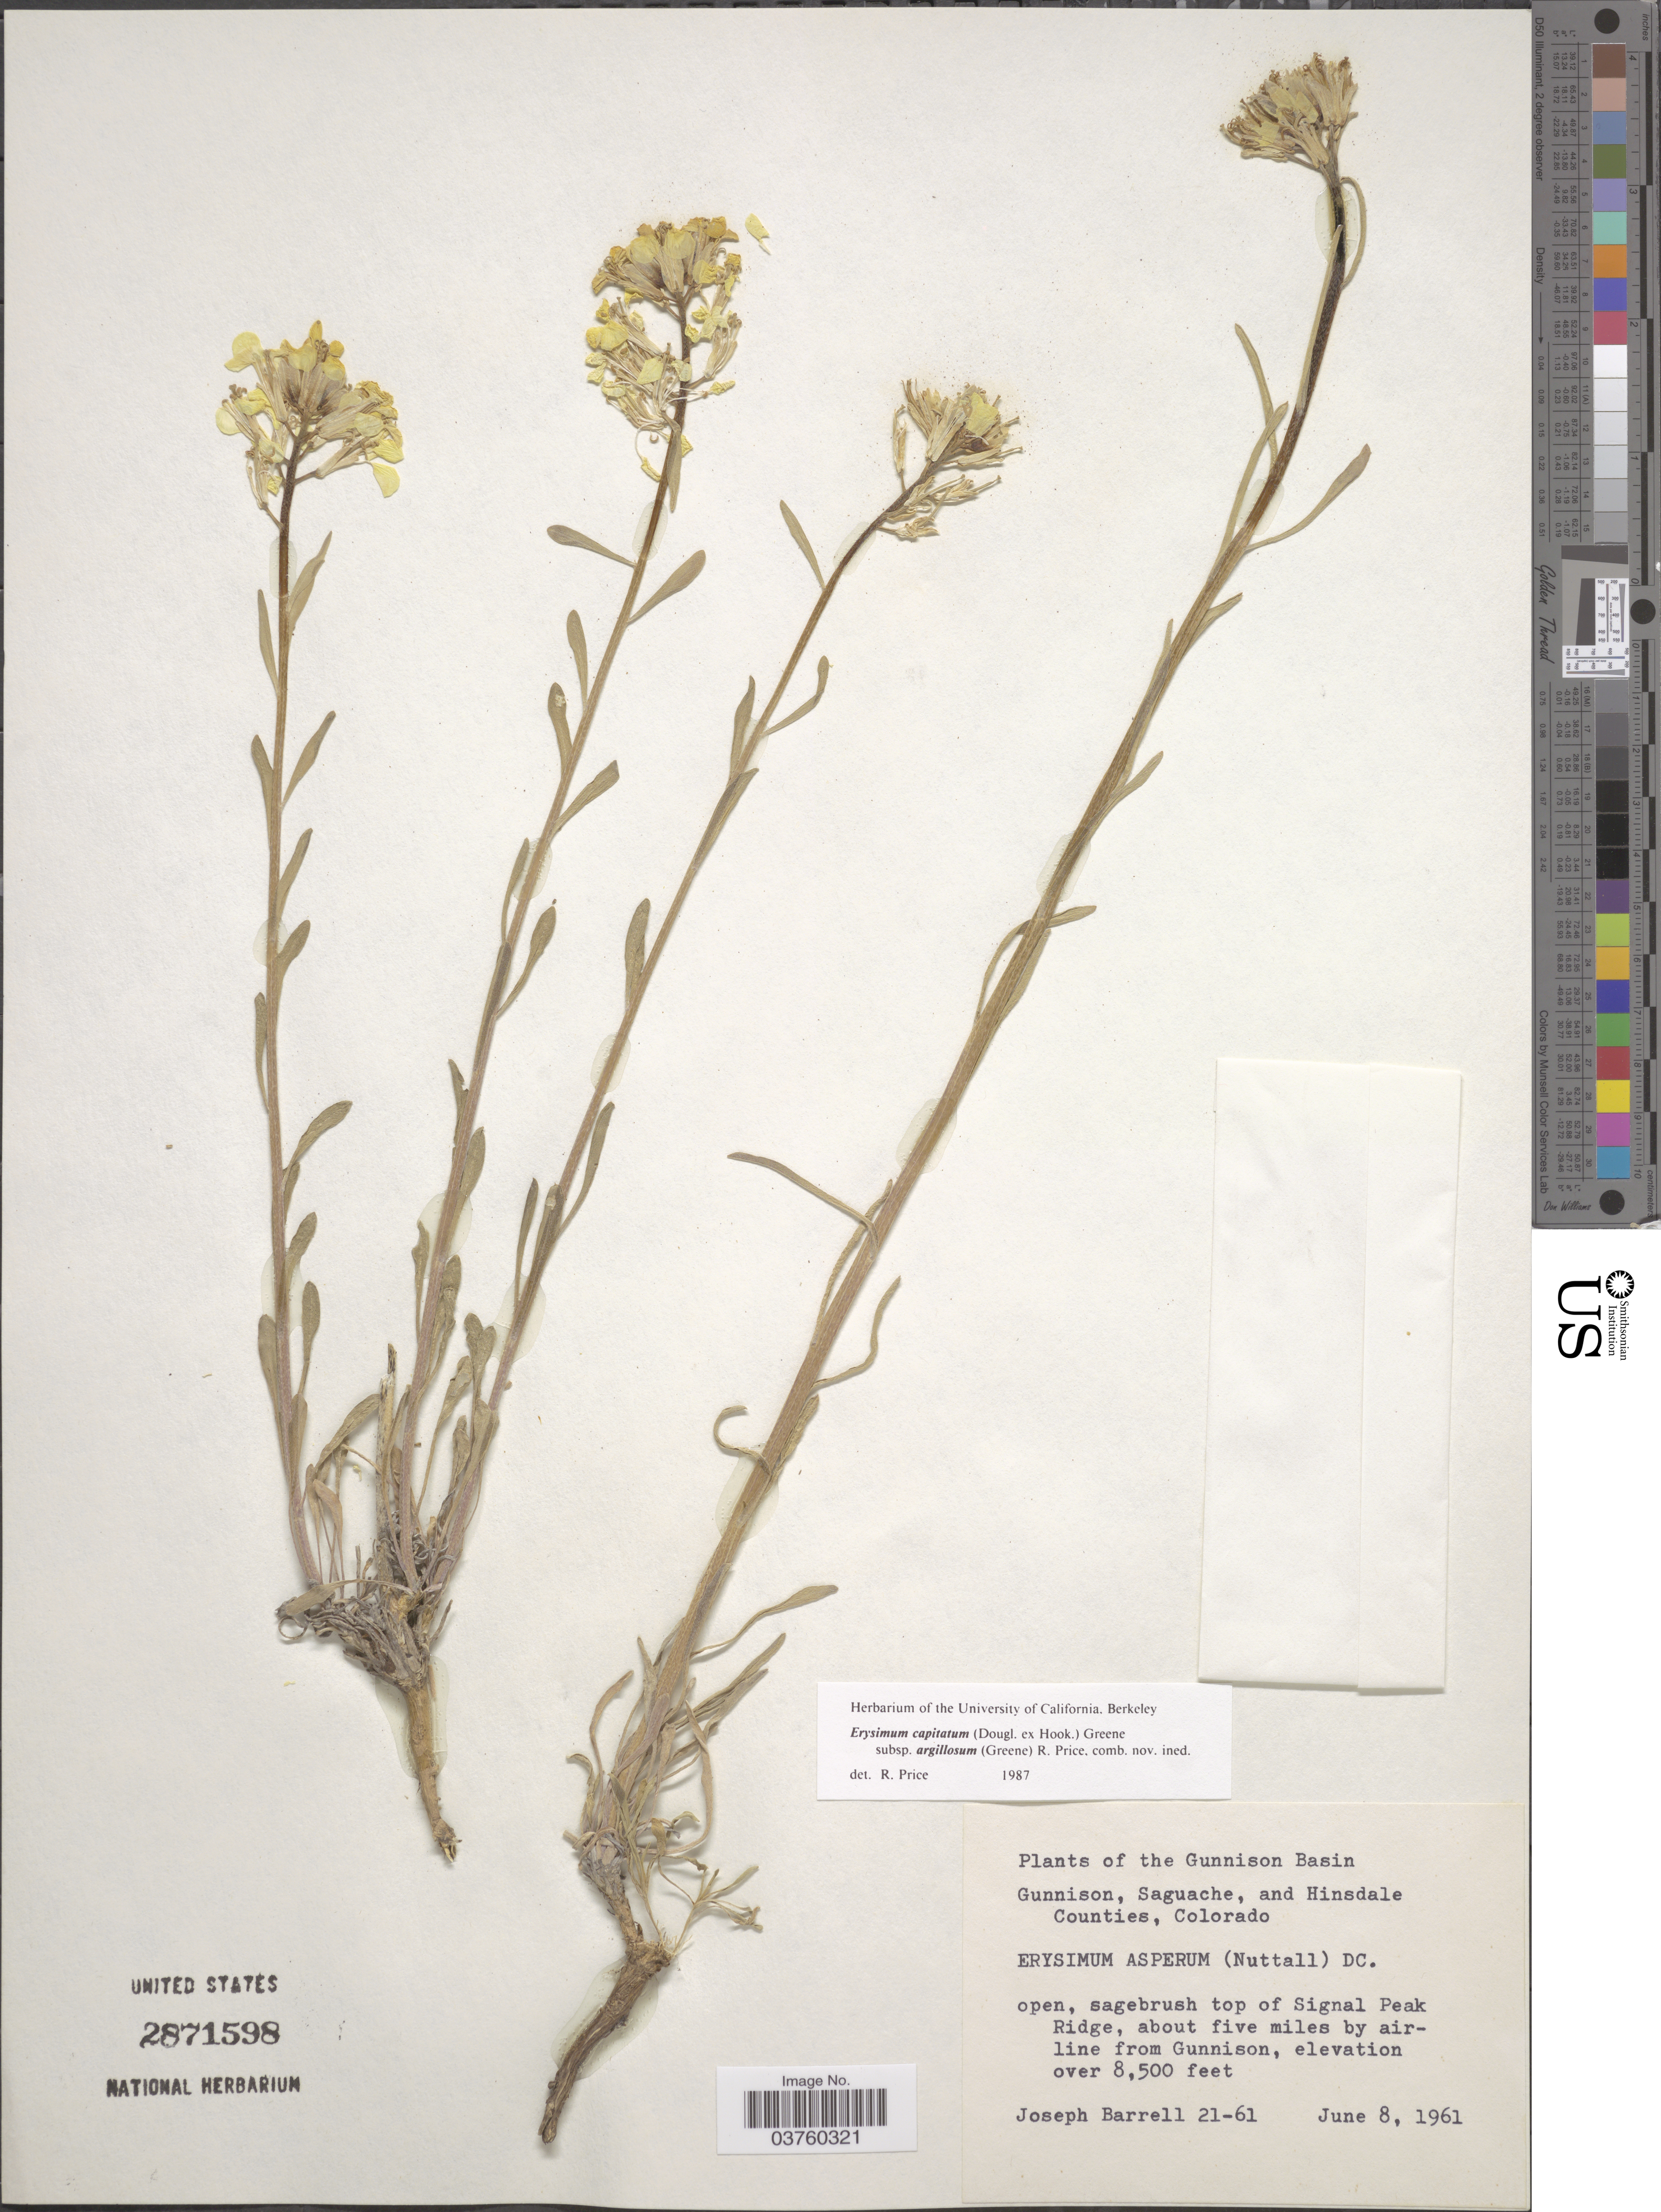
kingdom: Plantae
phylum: Tracheophyta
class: Magnoliopsida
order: Brassicales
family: Brassicaceae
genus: Erysimum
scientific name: Erysimum capitatum var. argillosum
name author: (Greene) R.J. Davis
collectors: J. Barrell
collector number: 21-61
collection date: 1961-06-08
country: United States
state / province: Colorado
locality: The Gunnison Basin. Open, sagebrush top of Signal Peak Ridge, about five miles by airline from Gunnison.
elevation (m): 2591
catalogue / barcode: US 2871598